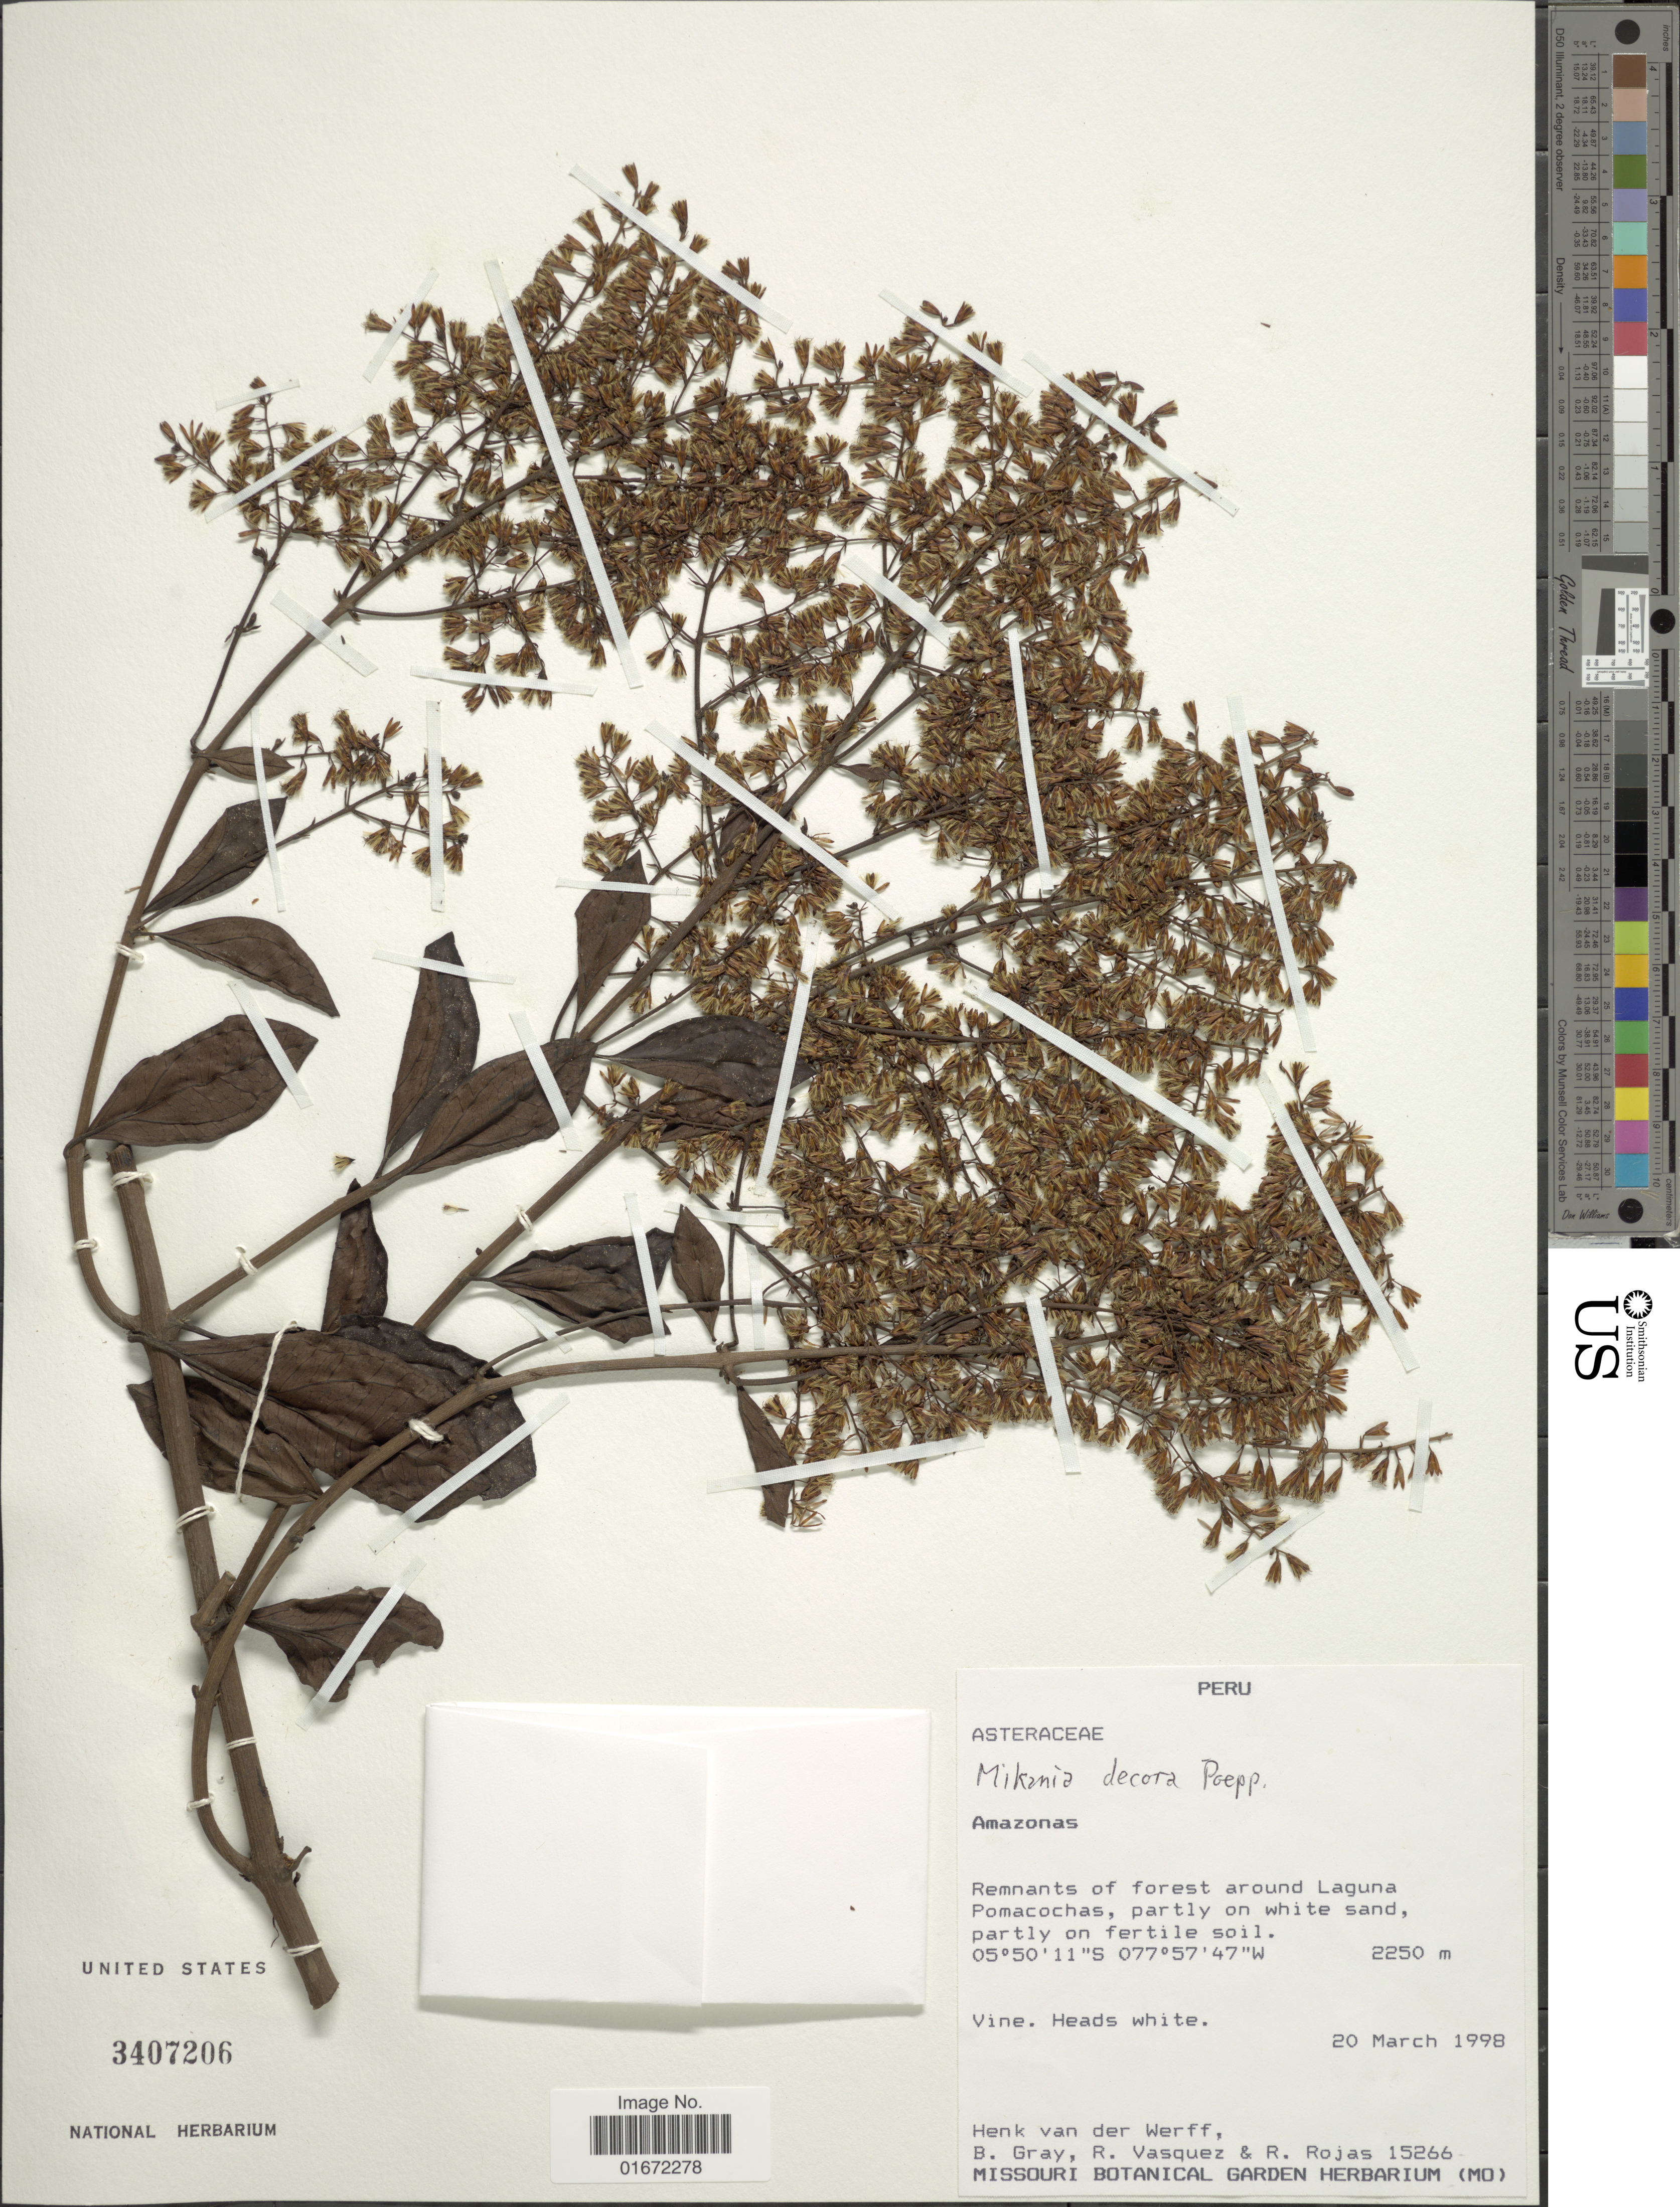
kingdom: Plantae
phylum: Tracheophyta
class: Magnoliopsida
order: Asterales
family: Asteraceae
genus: Mikania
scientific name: Mikania decora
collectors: H. van der Werff, B. Gray, R. Vasquez & R. Rojas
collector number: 15266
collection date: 1998-03-20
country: Peru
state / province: Amazonas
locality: Amazonas. Remnants of forest around Laguna Pomacochas, partly on white sand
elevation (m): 2250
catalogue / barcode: US 3407206